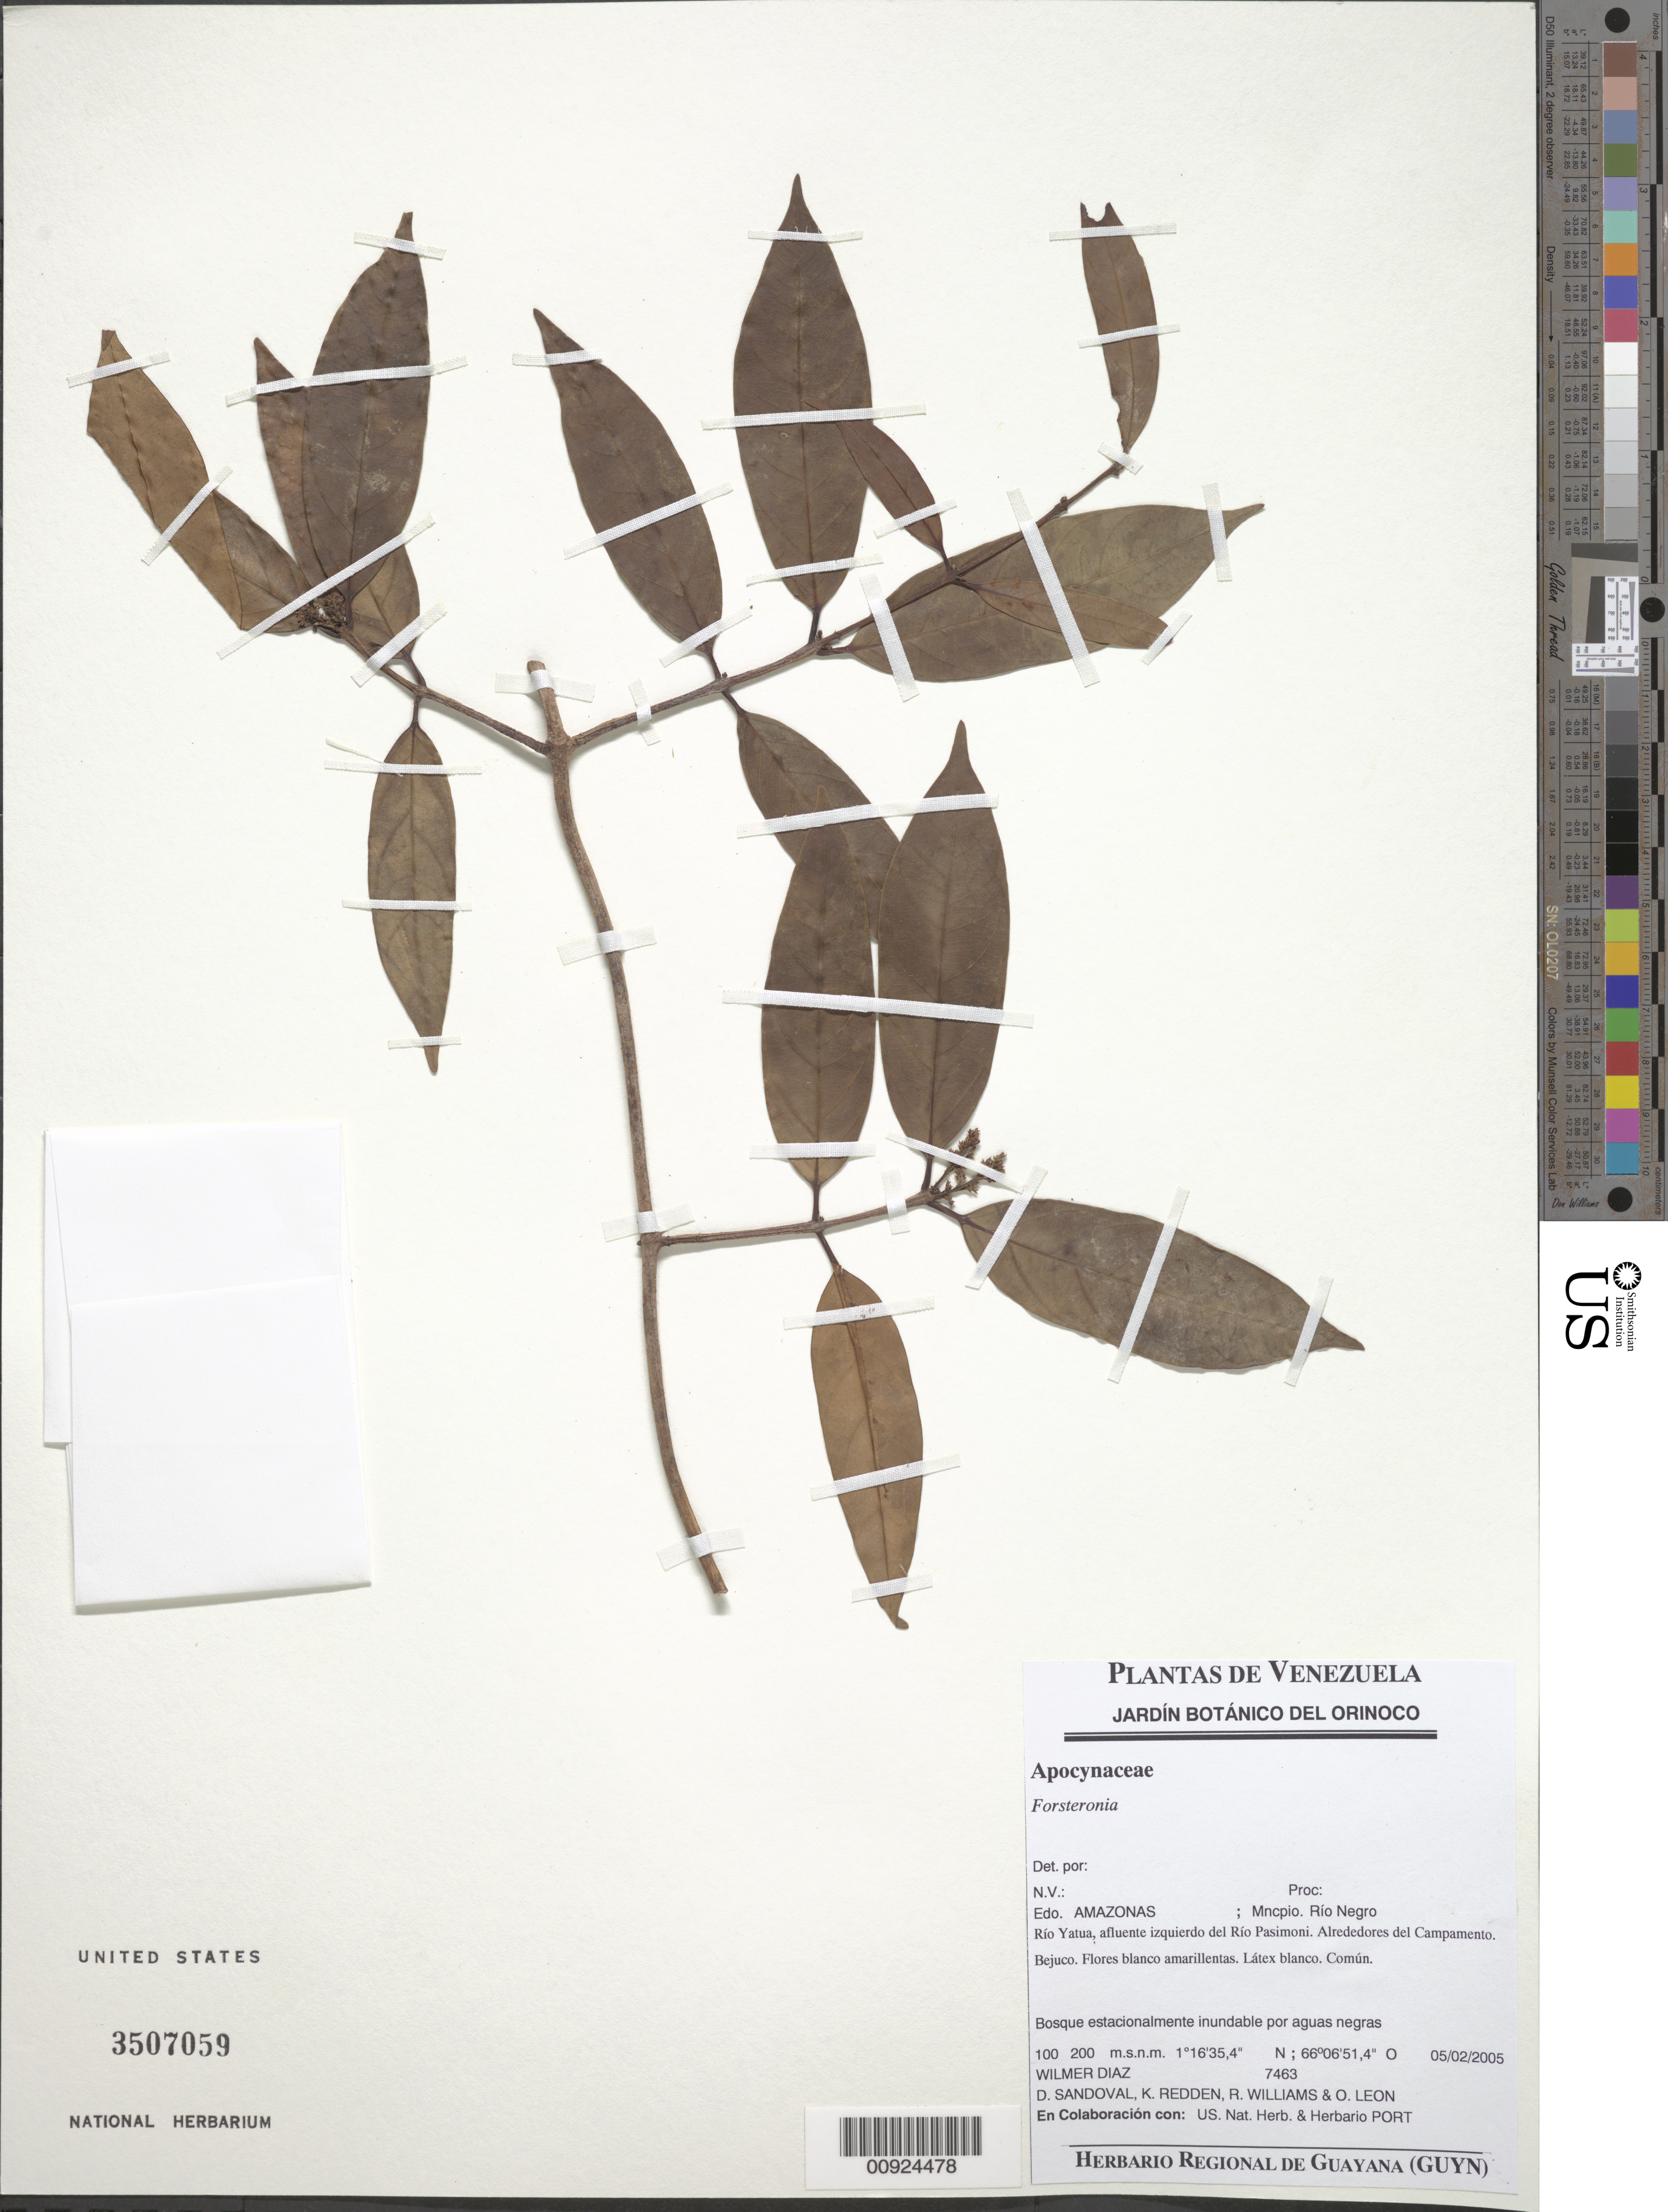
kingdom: Plantae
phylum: Tracheophyta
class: Magnoliopsida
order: Gentianales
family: Apocynaceae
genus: Forsteronia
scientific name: Forsteronia sp.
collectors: W. Díaz P., D. Sandoval, K. M. Redden, R. Williams & O. León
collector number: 7463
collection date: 2005-02-05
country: Venezuela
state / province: Amazonas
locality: Mncpio. Río Negro, Río Yatua, afluente izquierdo del Río Pasimoni, Alrededores del Campamento.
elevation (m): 100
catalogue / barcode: US 3507059